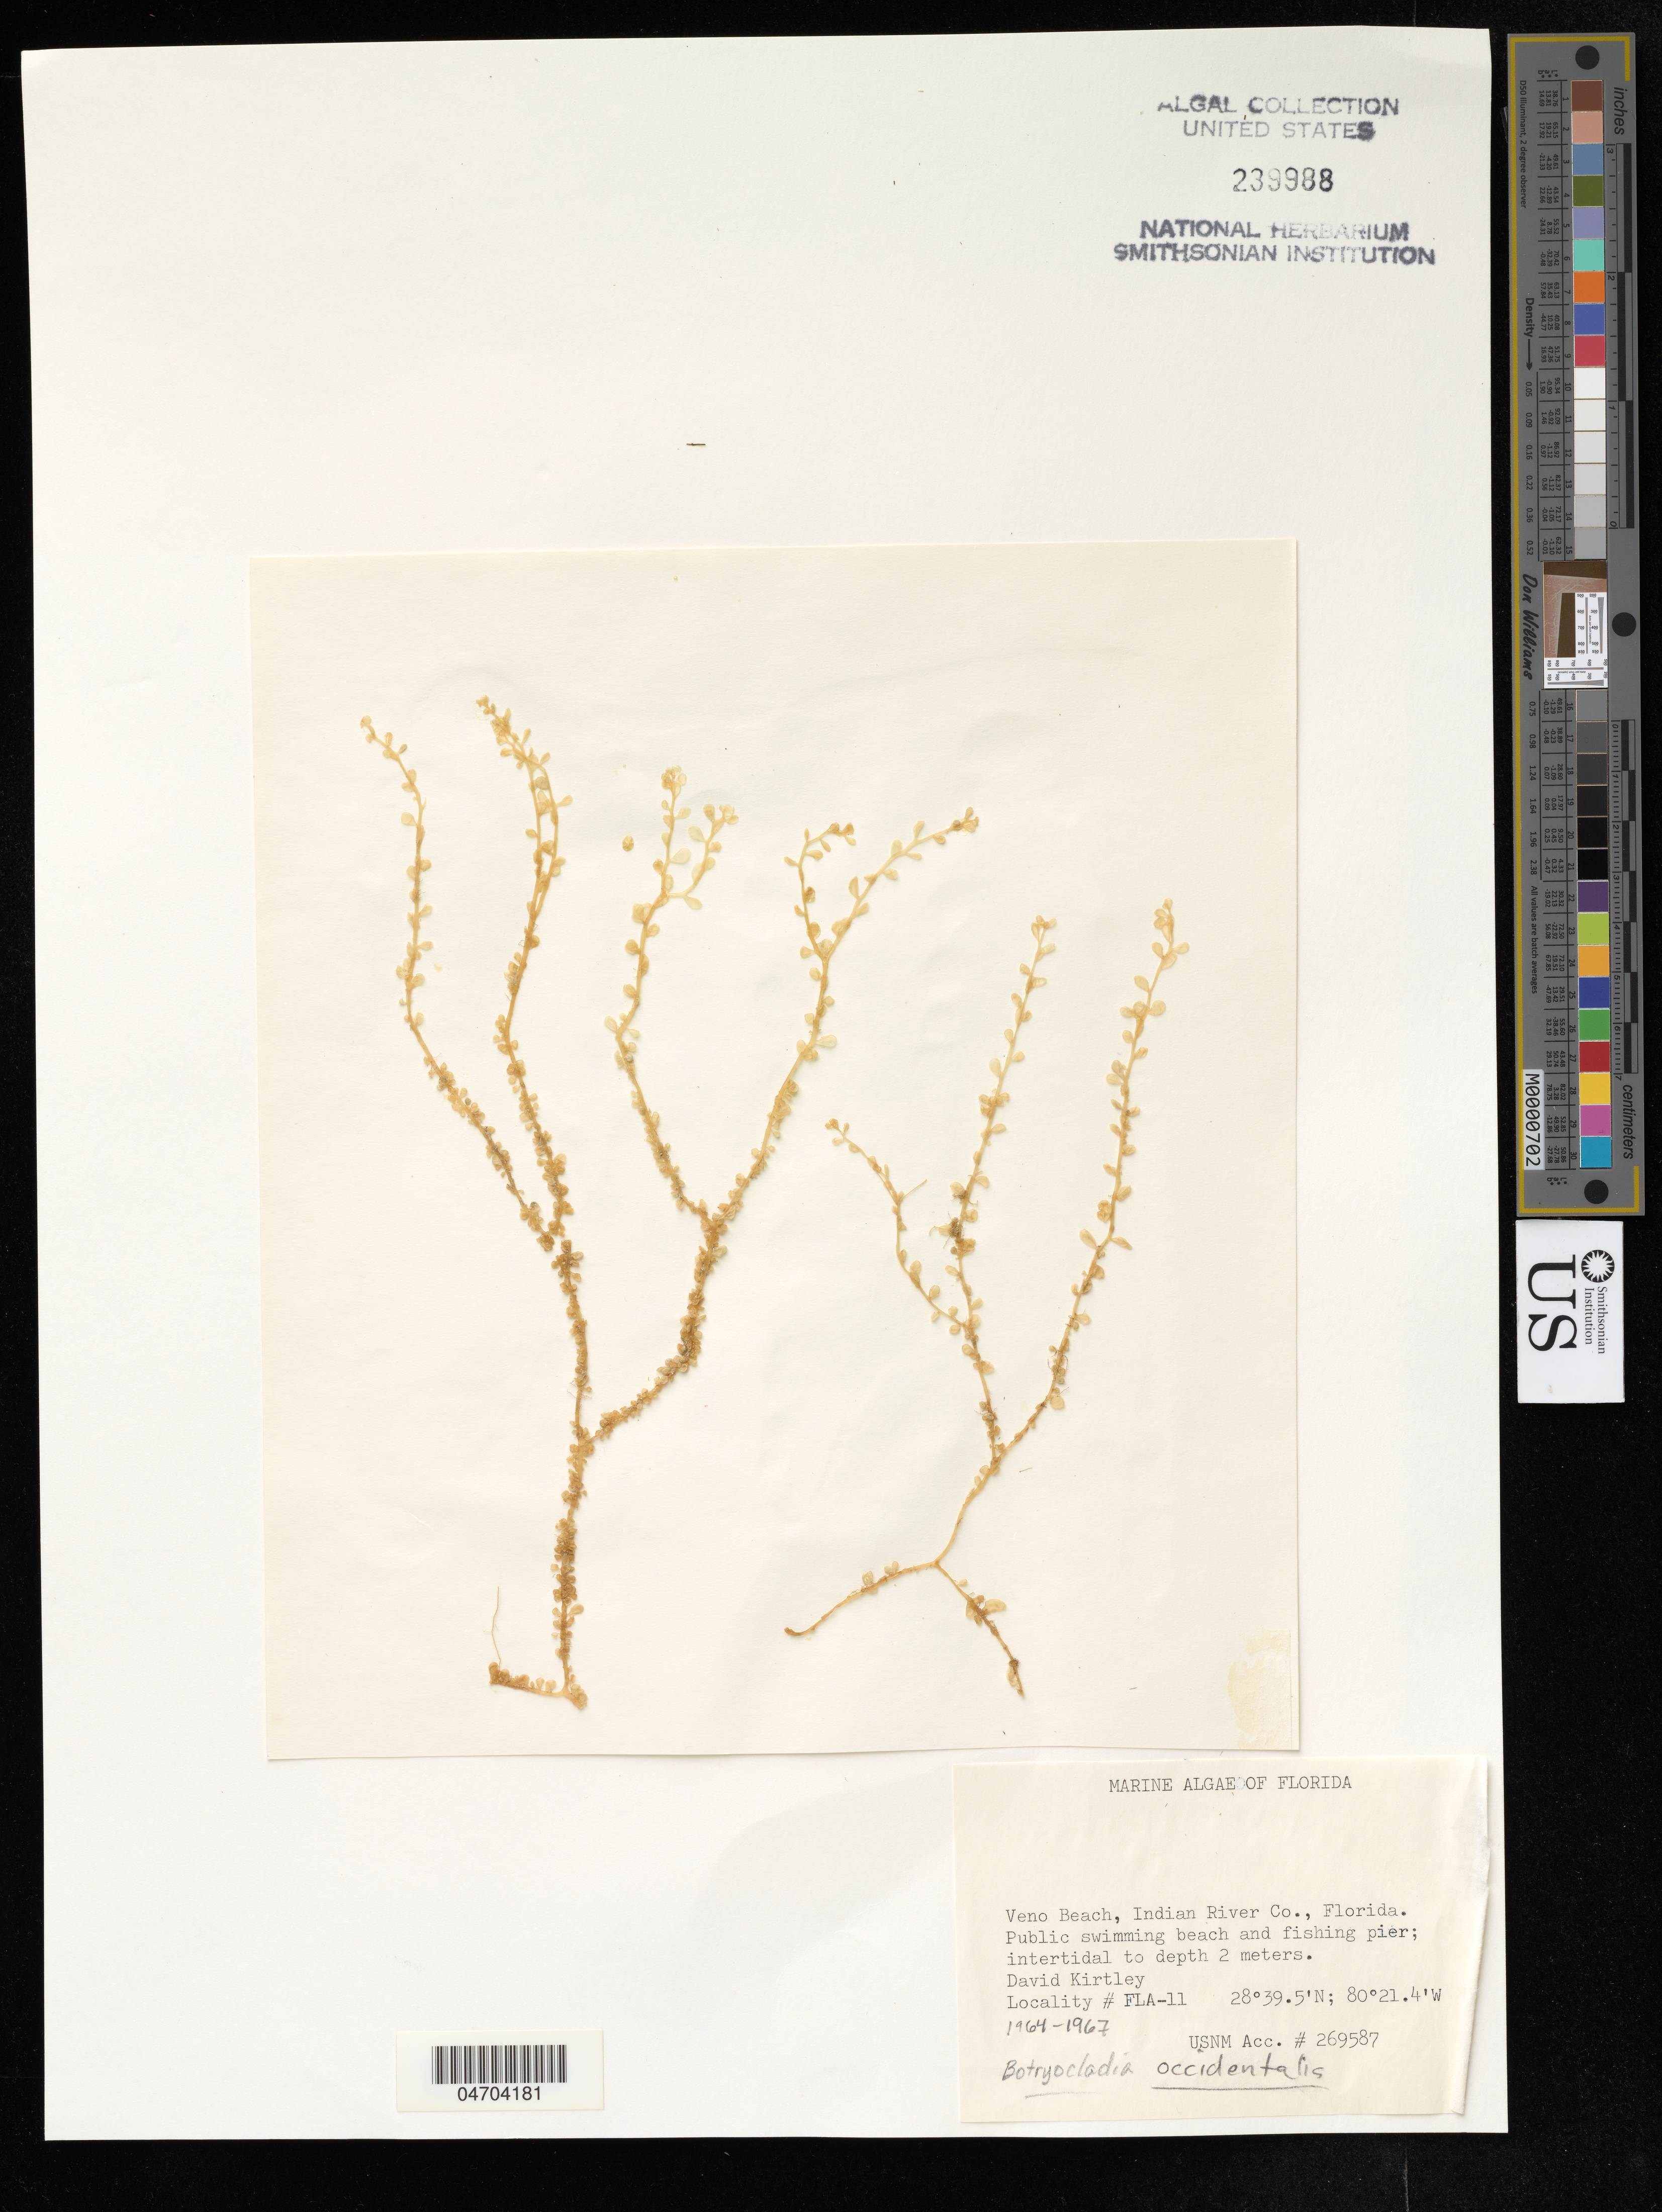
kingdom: Plantae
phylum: Rhodophyta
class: Florideophyceae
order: Rhodymeniales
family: Rhodymeniaceae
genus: Botryocladia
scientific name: Botryocladia occidentalis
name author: (Børgesen) Kylin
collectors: D. Kirtley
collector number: USNM Acc. #269587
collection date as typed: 1967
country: United States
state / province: Florida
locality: Veno Beach, Indian River Co. Public swimming beach and fishing pier.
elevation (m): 2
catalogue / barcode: US 239988